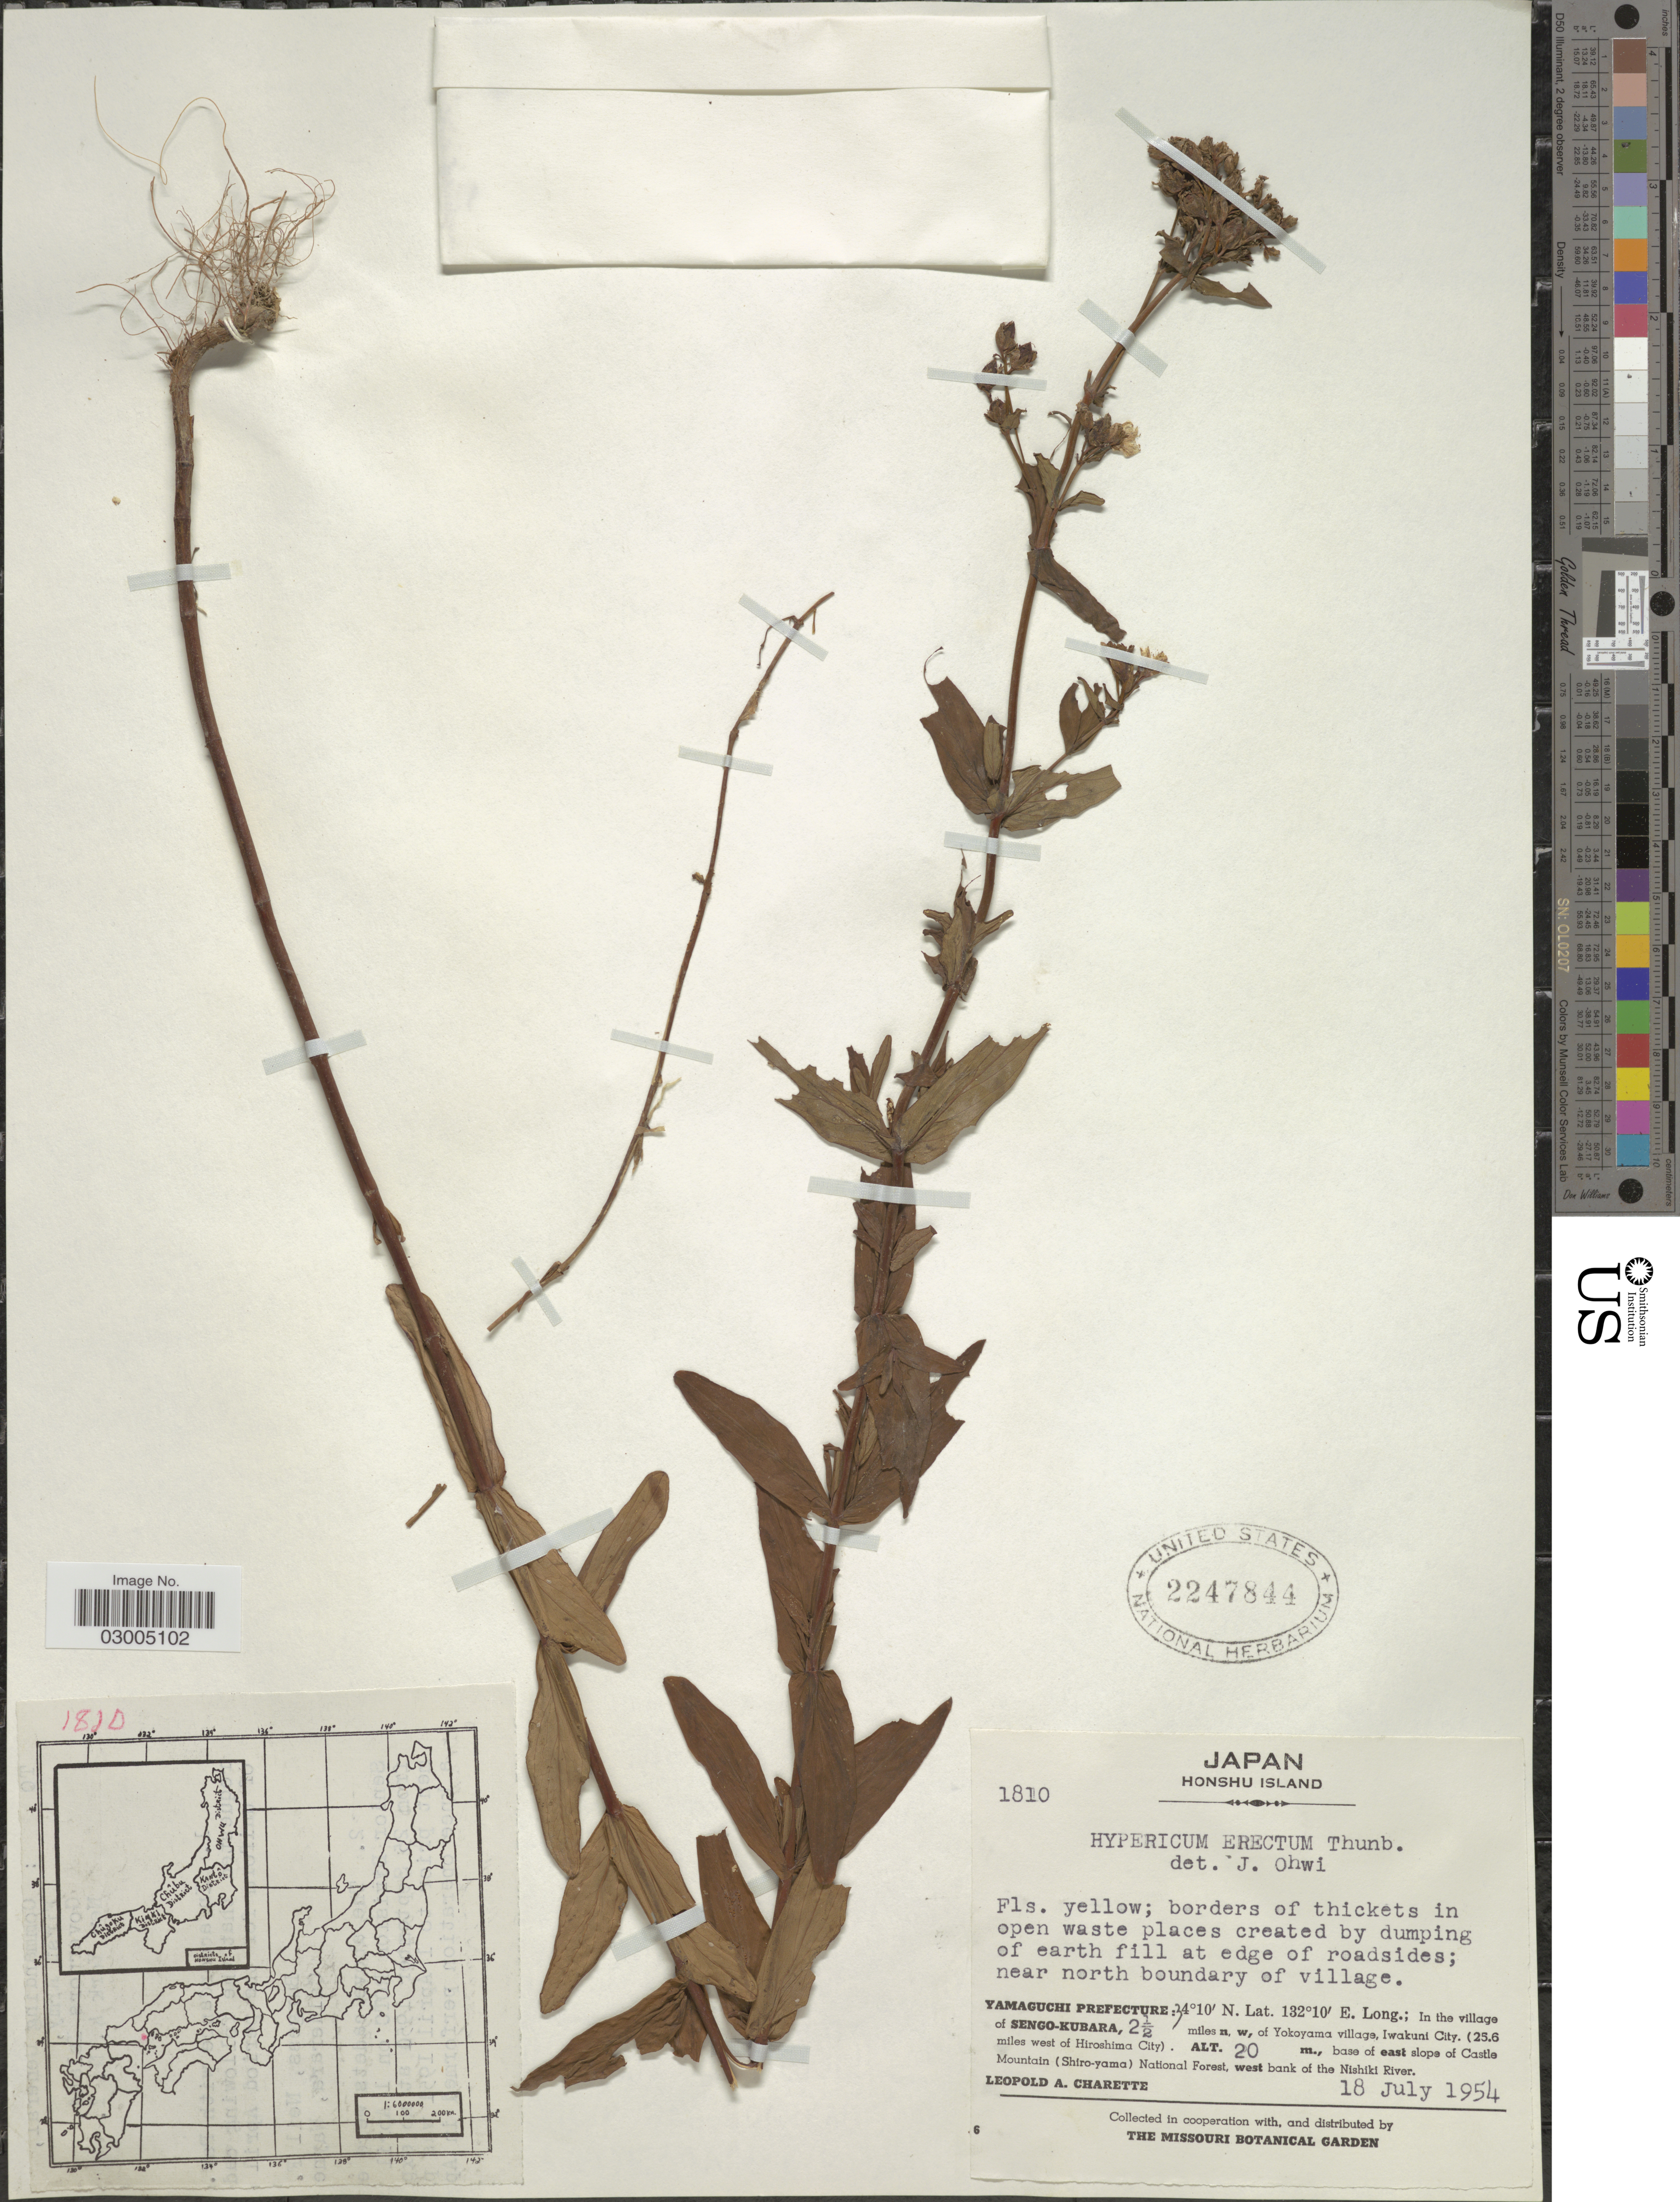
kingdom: Plantae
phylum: Tracheophyta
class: Magnoliopsida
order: Malpighiales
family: Hypericaceae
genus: Hypericum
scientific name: Hypericum erectum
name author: Thunb.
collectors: L. A. Charette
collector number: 1810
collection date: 1954-07-18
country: Japan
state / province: Yamaguti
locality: Honshu Island, near north boundary of village. Yamaguchi Prefecture. In the village of Sengo-Kubara, 2½ miles n.w. of Yokoyama village, Iwakani City. (25.6 miles west of Hiroshima City), base of east slope of Castle Mountain (Shiro-yama) National Forest, west bank of the Nishiki River.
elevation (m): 20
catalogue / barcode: US 2247844